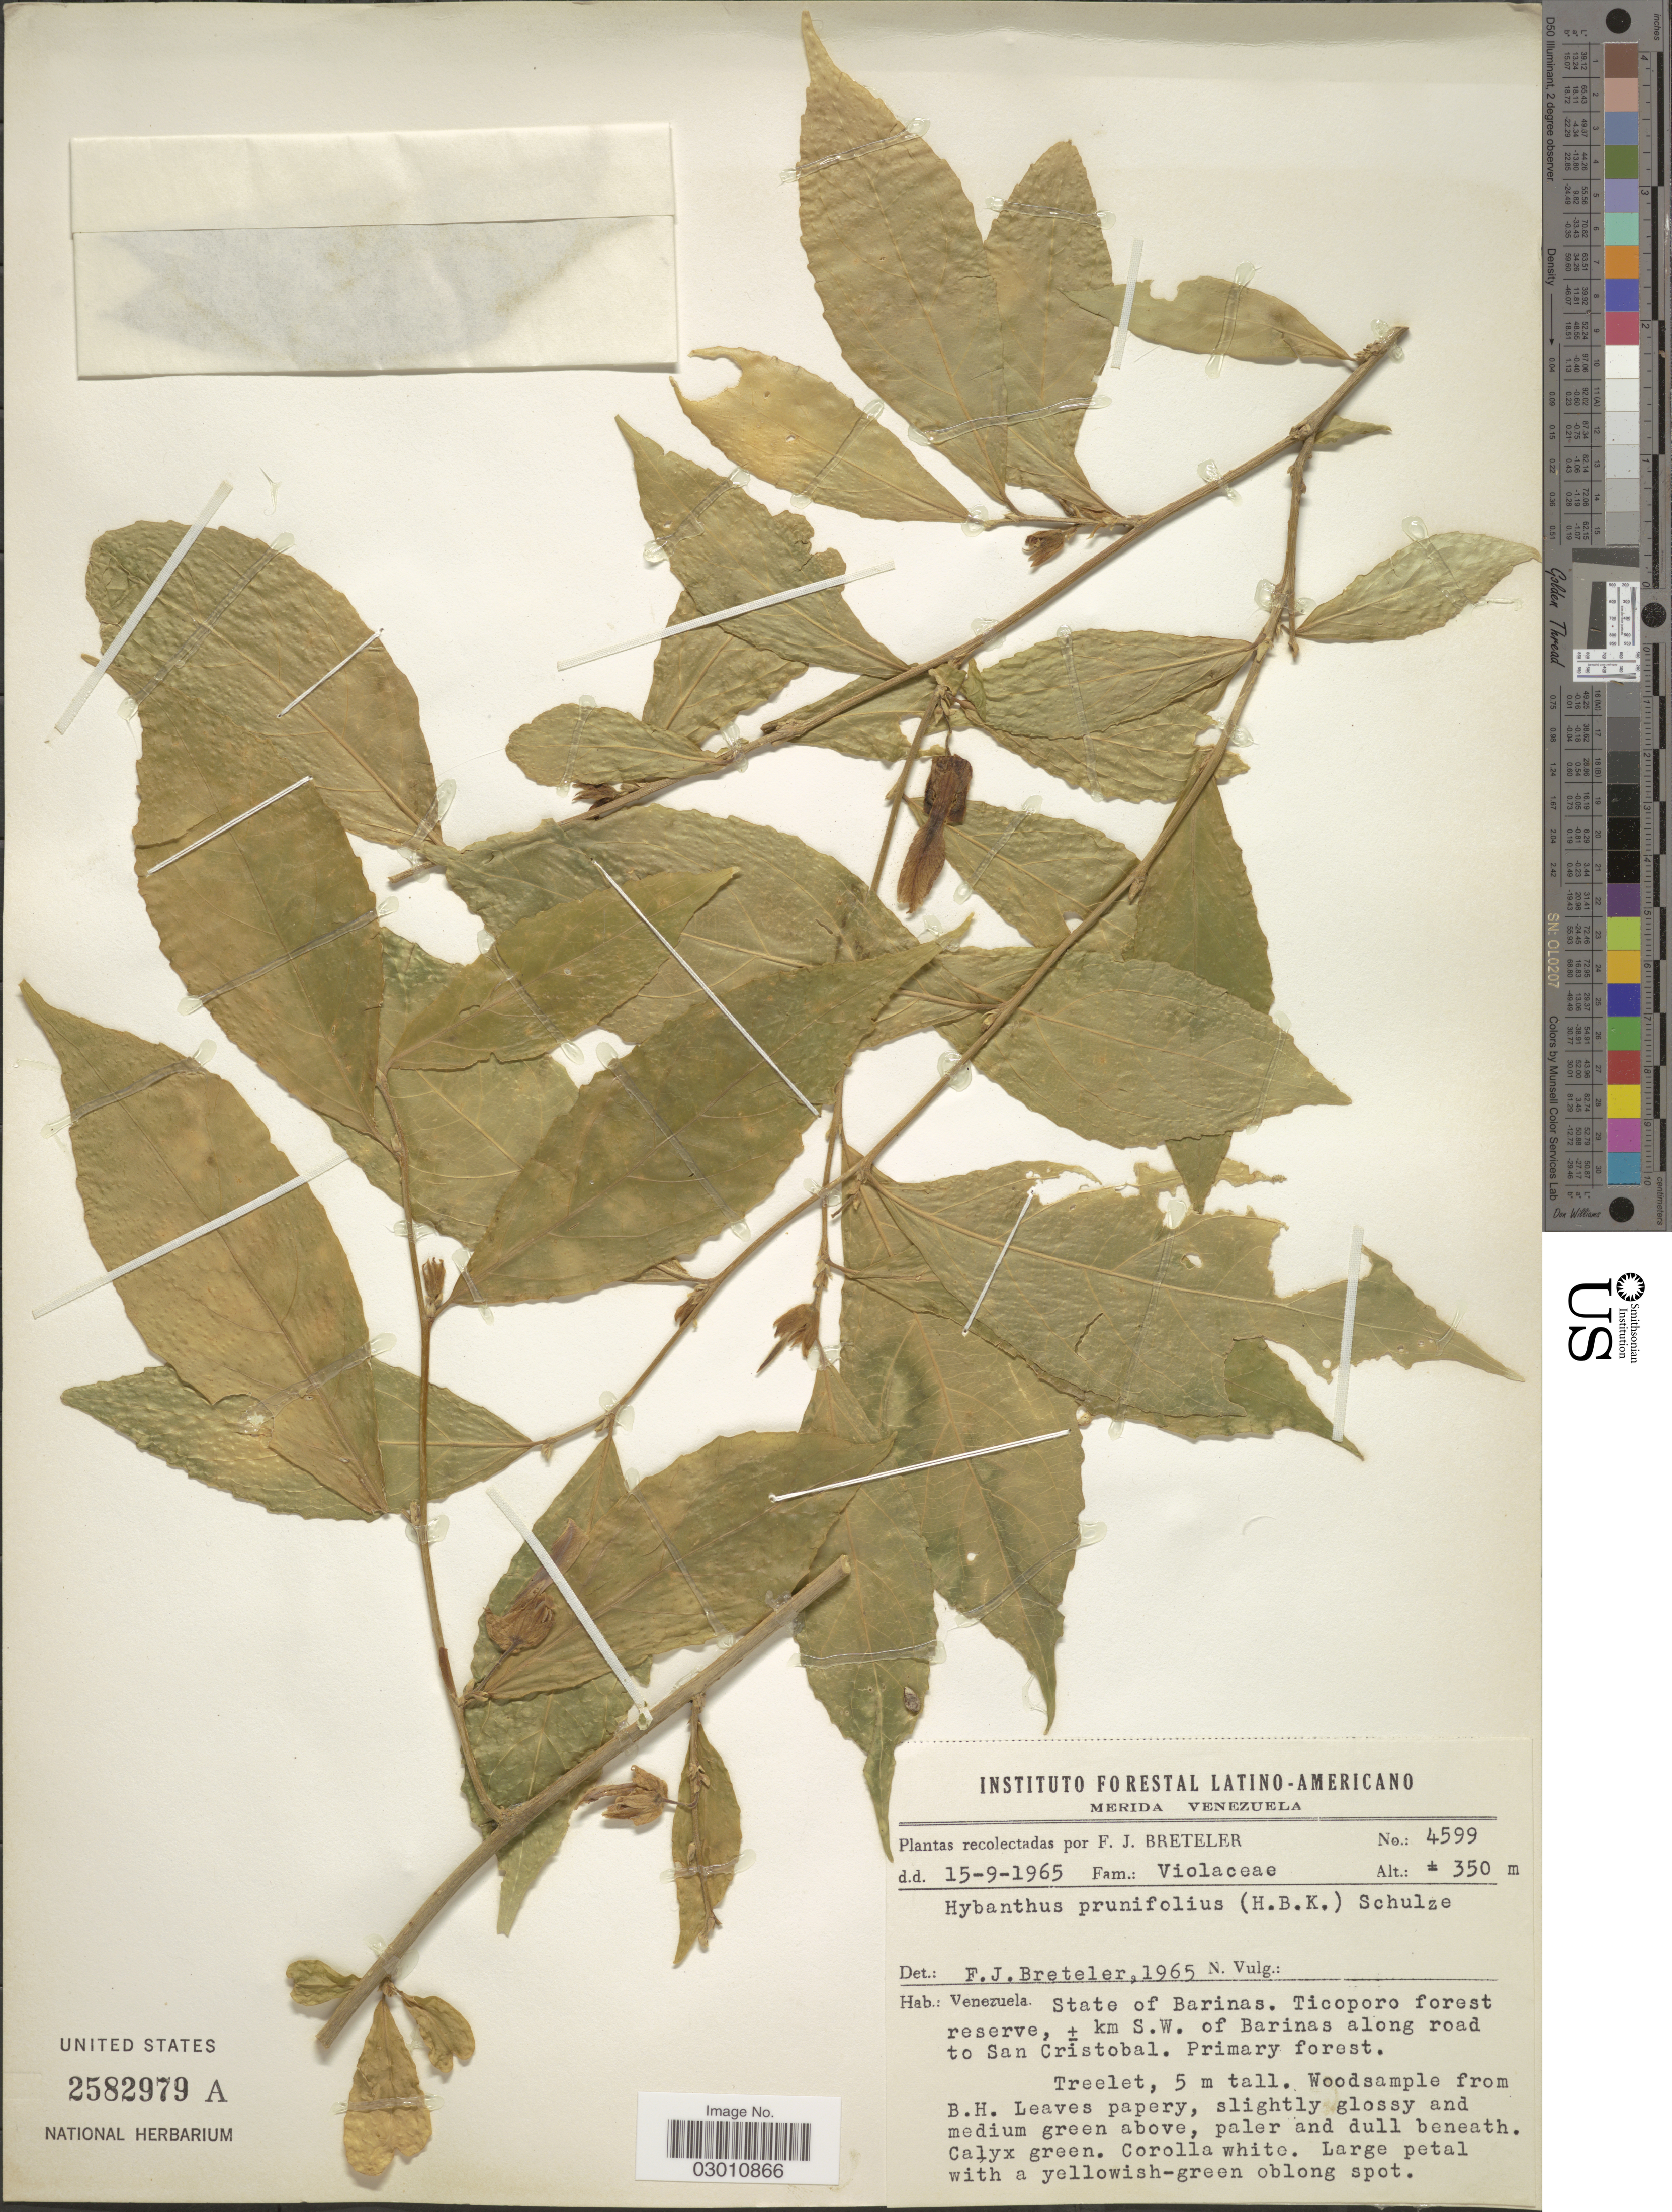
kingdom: Plantae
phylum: Tracheophyta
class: Magnoliopsida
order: Malpighiales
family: Violaceae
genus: Pombalia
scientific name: Pombalia prunifolia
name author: (Humb. & Bonpl. ex Willd.) Paula-Souza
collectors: F. J. Breteler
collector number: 4599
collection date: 1965-09-15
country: Venezuela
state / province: Barinas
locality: Ticoporo forest reserve, ± km S.W. of Barinas along road to San Cristobal.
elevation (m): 350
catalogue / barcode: US 2582979A